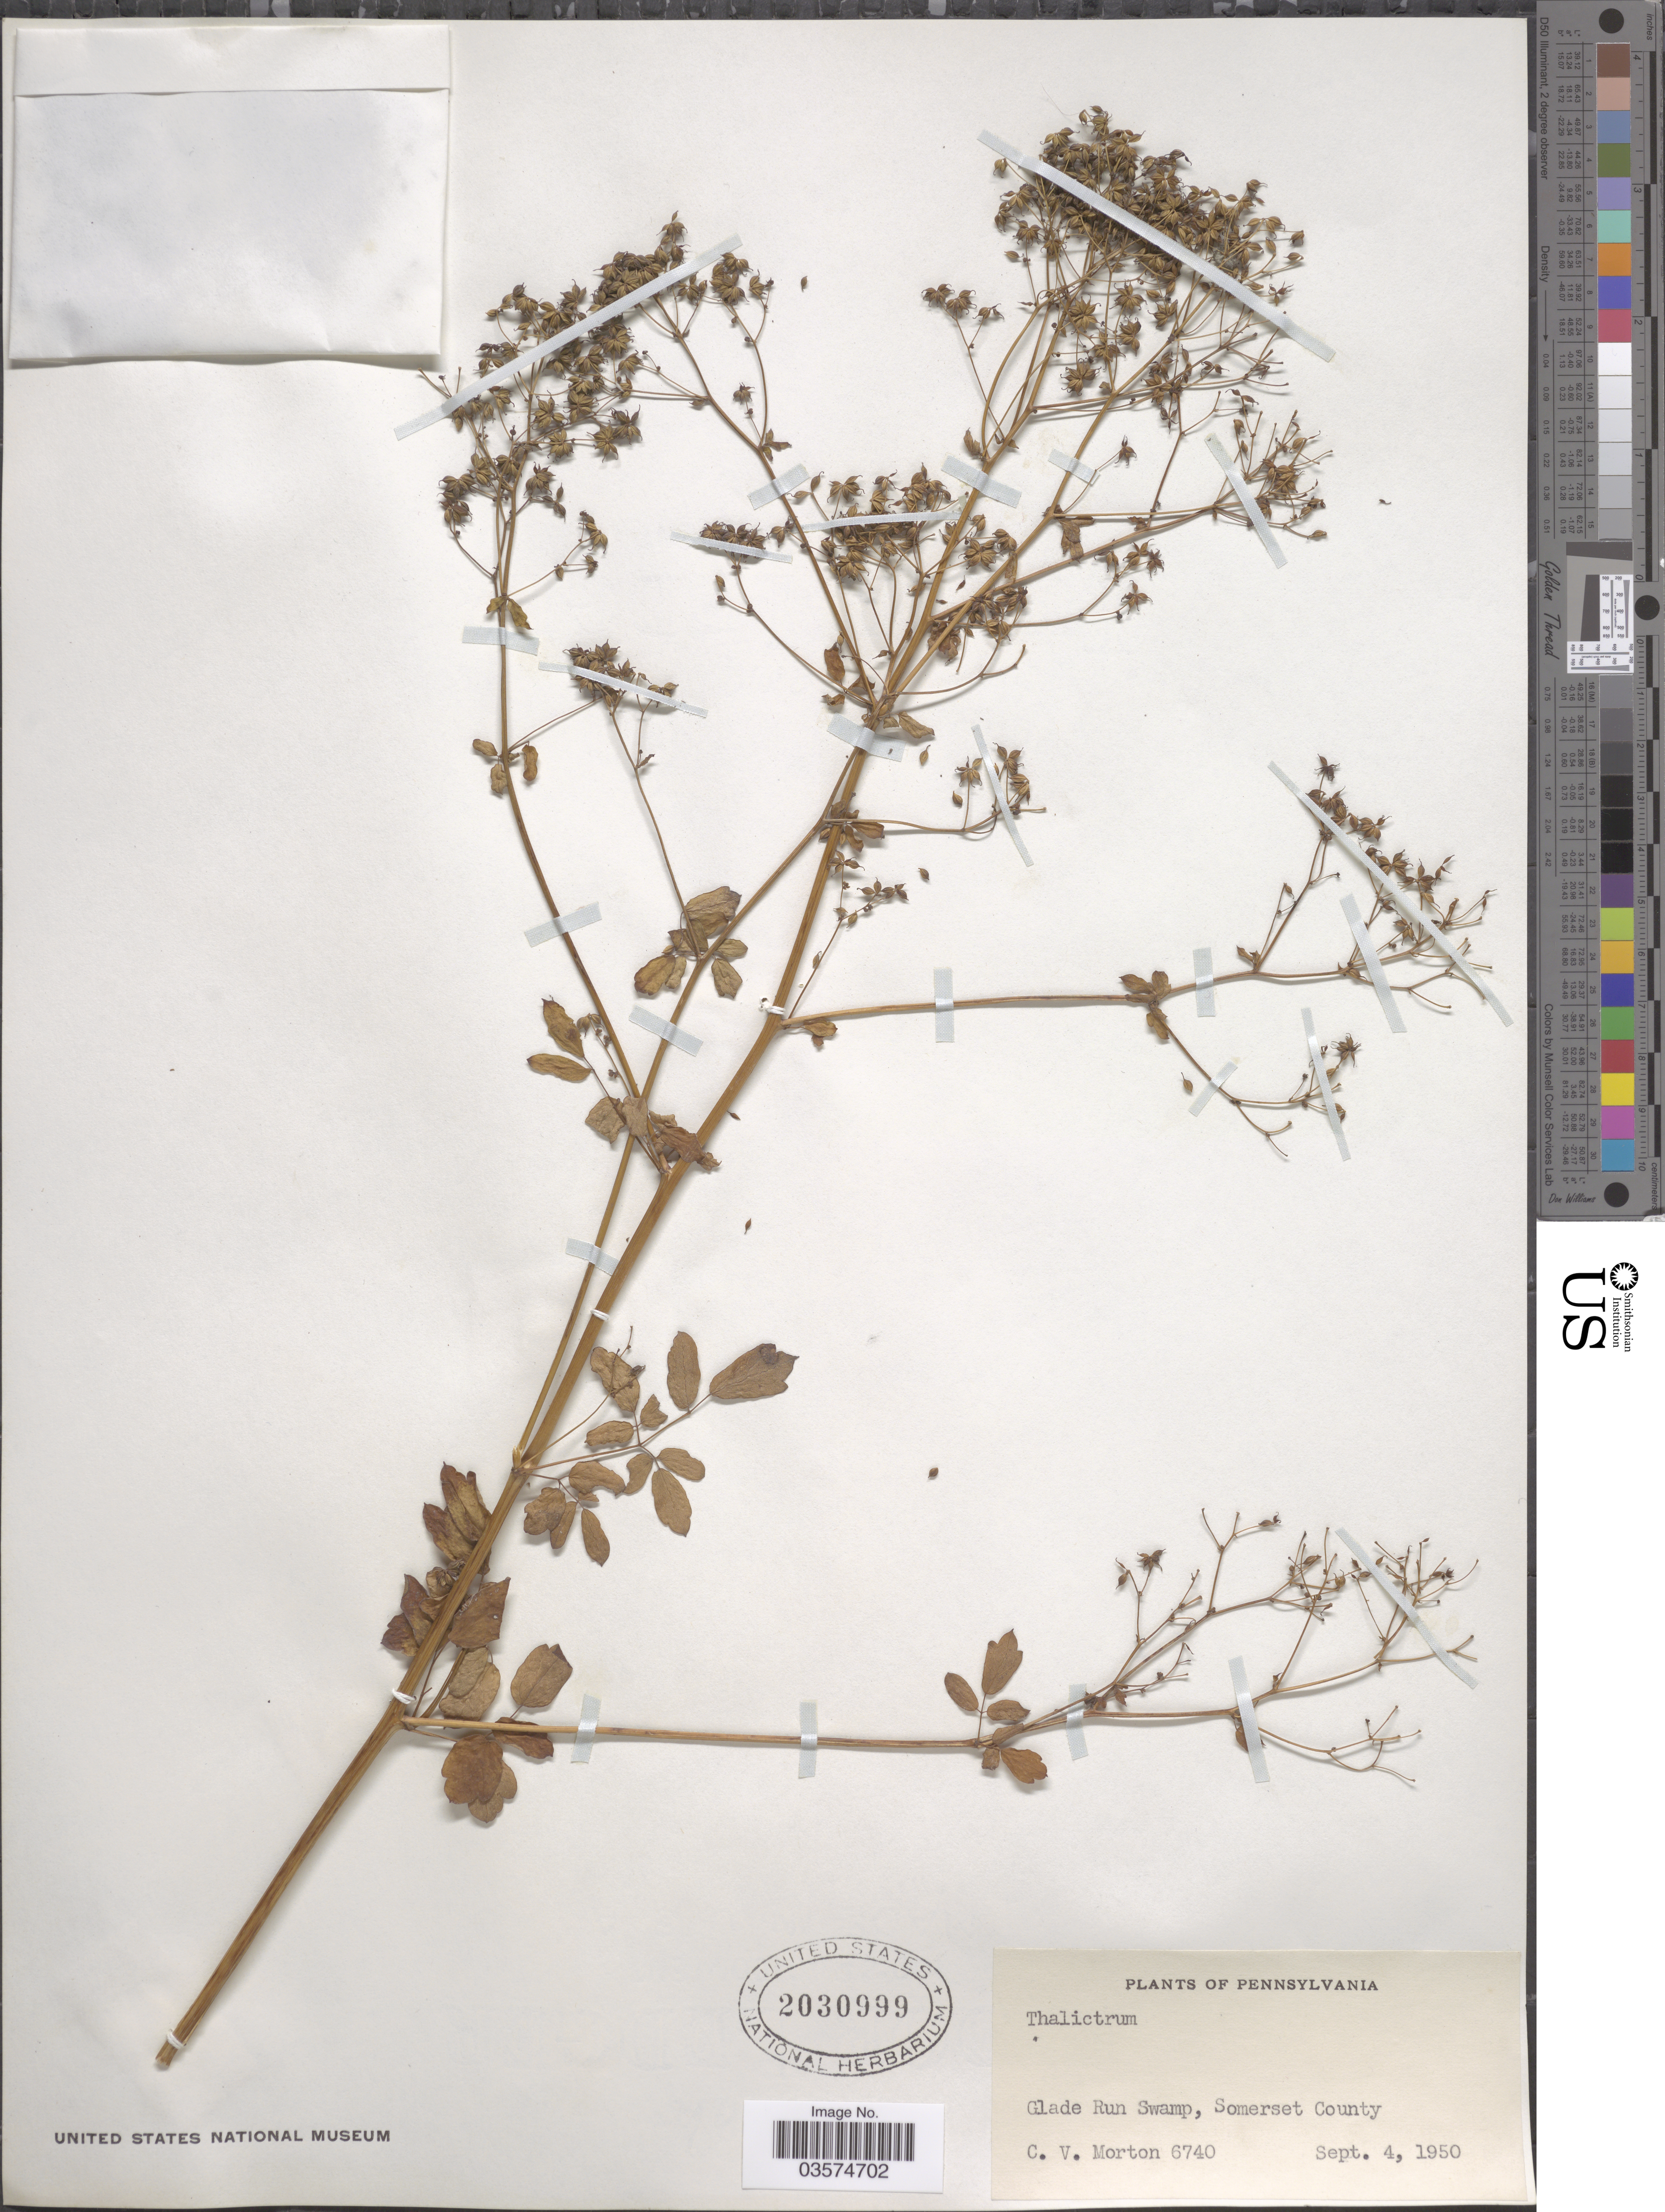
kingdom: Plantae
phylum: Tracheophyta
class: Magnoliopsida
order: Ranunculales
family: Ranunculaceae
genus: Thalictrum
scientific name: Thalictrum sp.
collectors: C. V. Morton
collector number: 6740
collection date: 1950-09-04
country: United States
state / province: Pennsylvania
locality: Glade Run Swamp, Somerset County.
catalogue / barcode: US 2030999